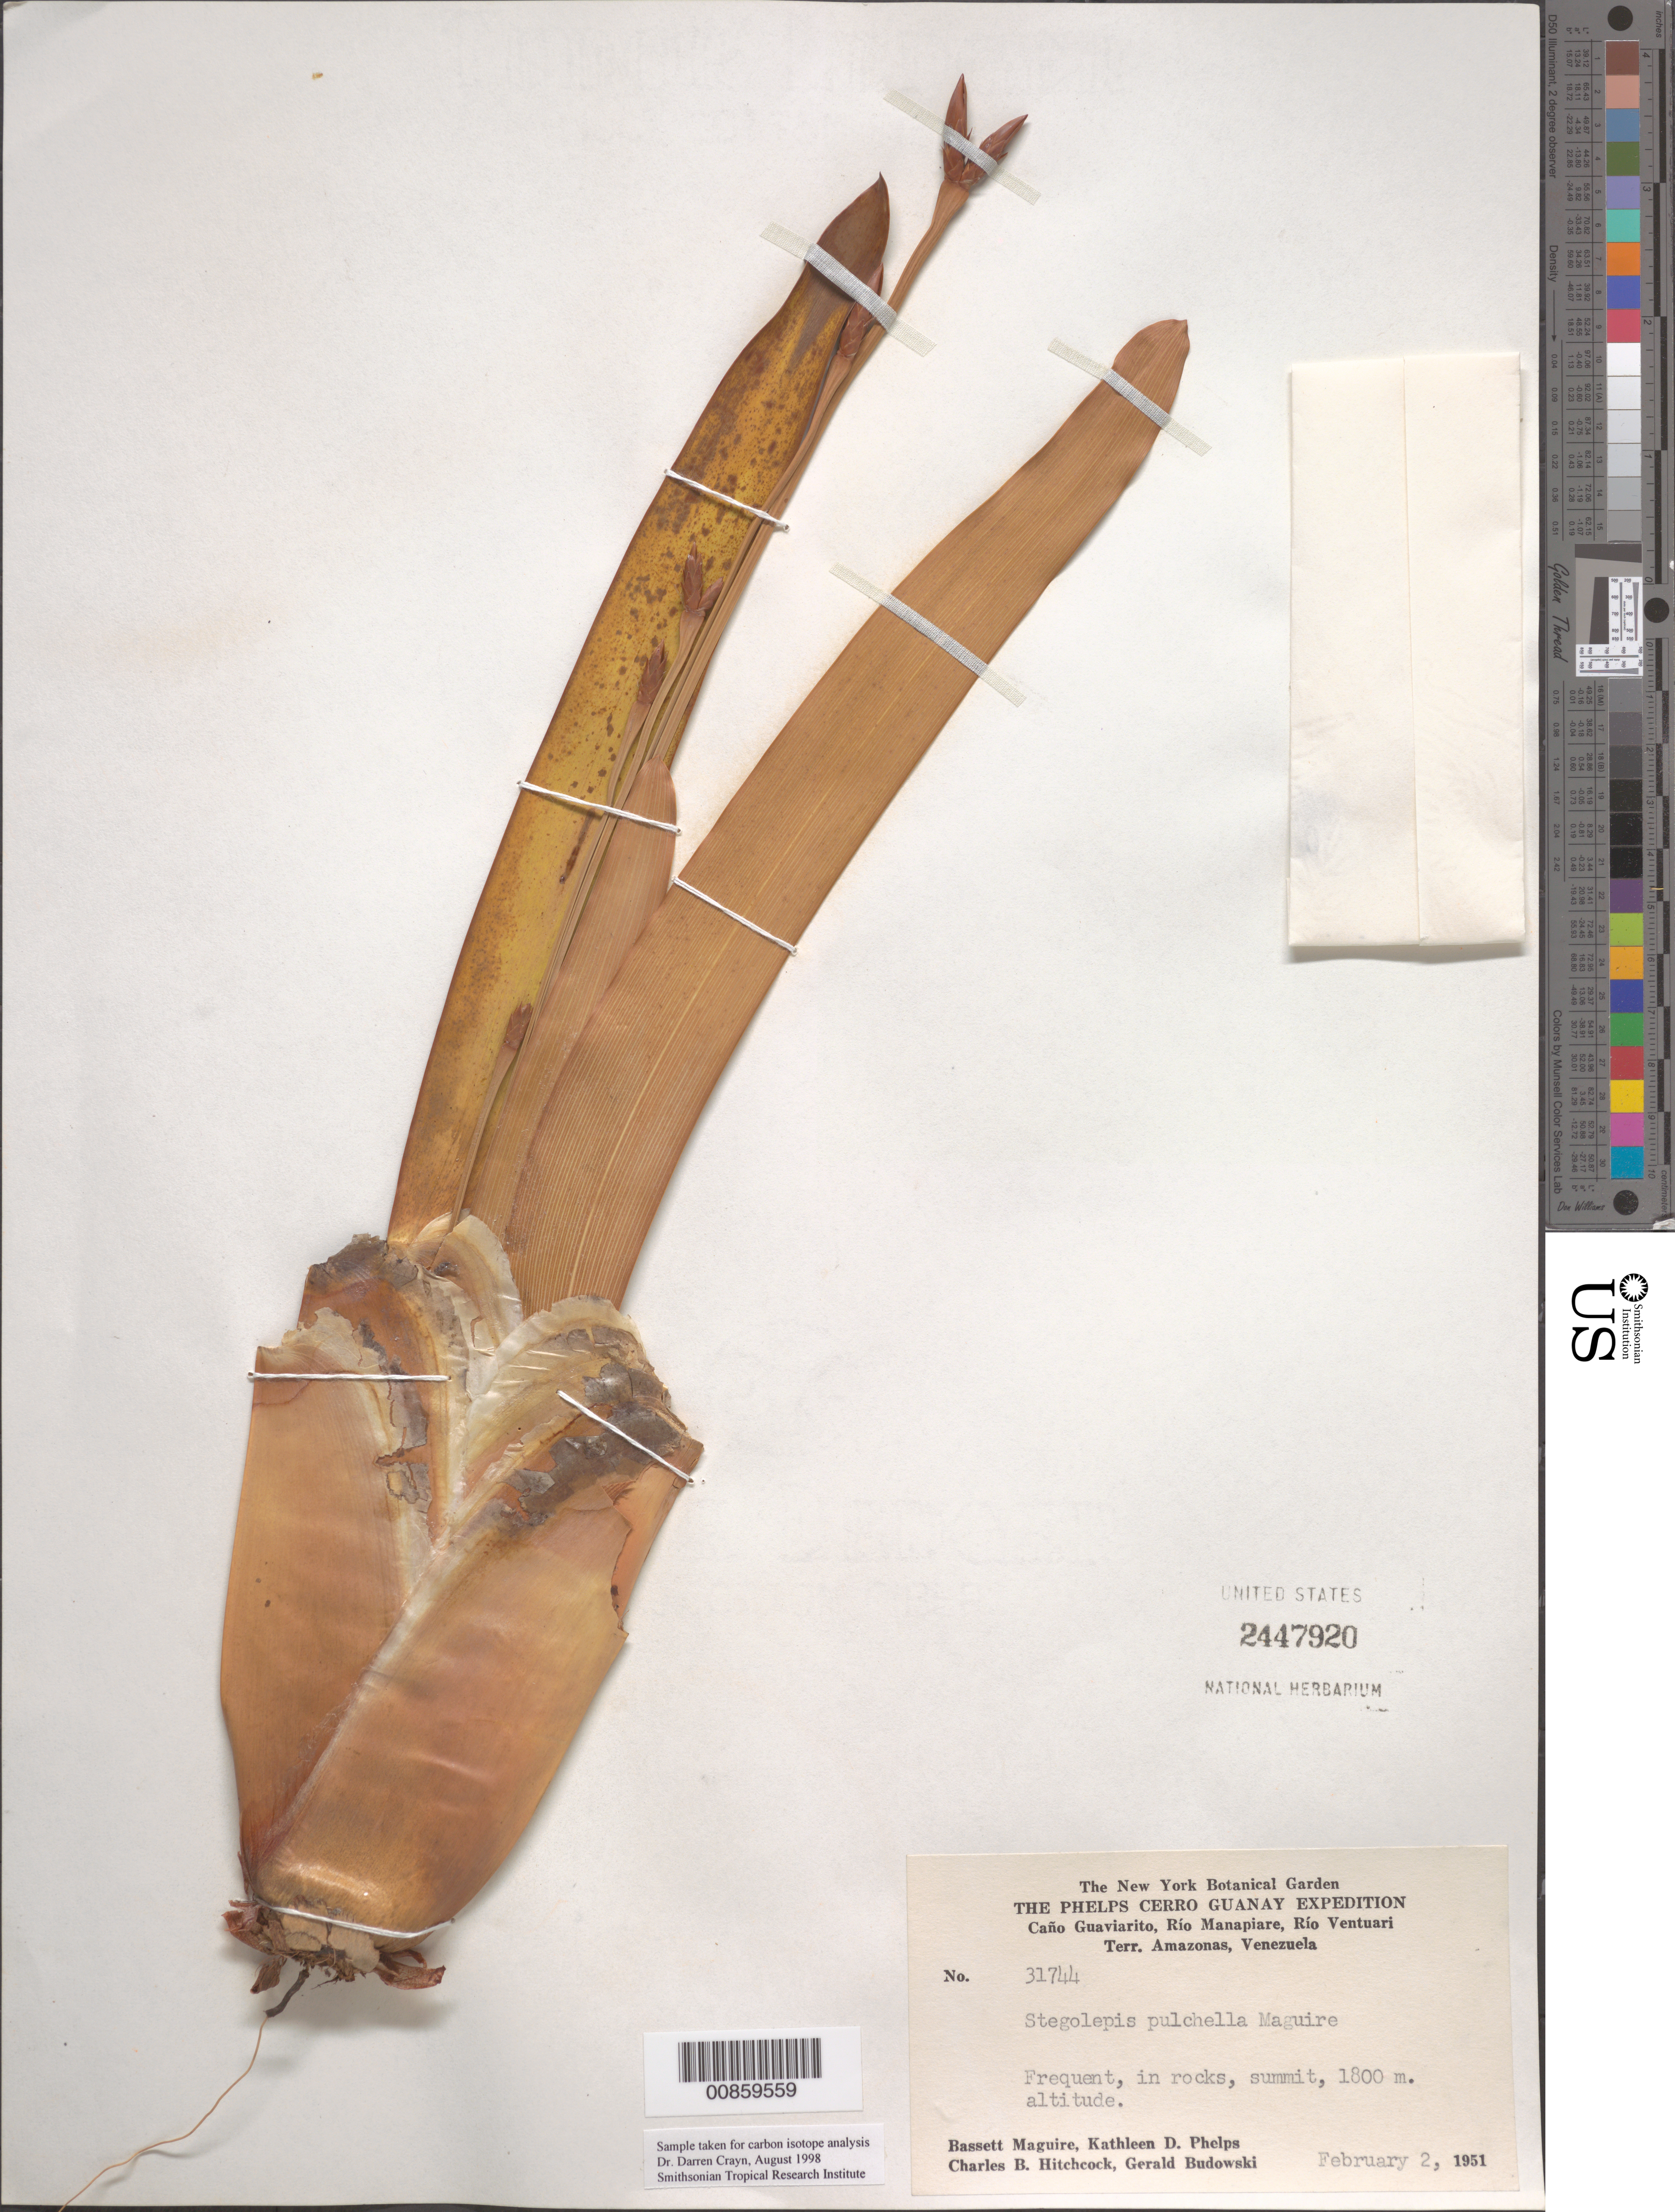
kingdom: Plantae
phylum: Tracheophyta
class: Liliopsida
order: Poales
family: Rapateaceae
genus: Stegolepis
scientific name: Stegolepis pulchella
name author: Maguire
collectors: B. Maguire, K. D. Phelps, C. B. Hitchcock & G. Budowski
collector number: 31744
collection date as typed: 2-Feb-51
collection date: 1951-02-02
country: Venezuela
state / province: Amazonas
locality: Caño Guaviarito, Río Manapiare, Río Ventuari, Cerro Guanay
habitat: Summit, in rocks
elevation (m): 1800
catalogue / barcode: US 2447920